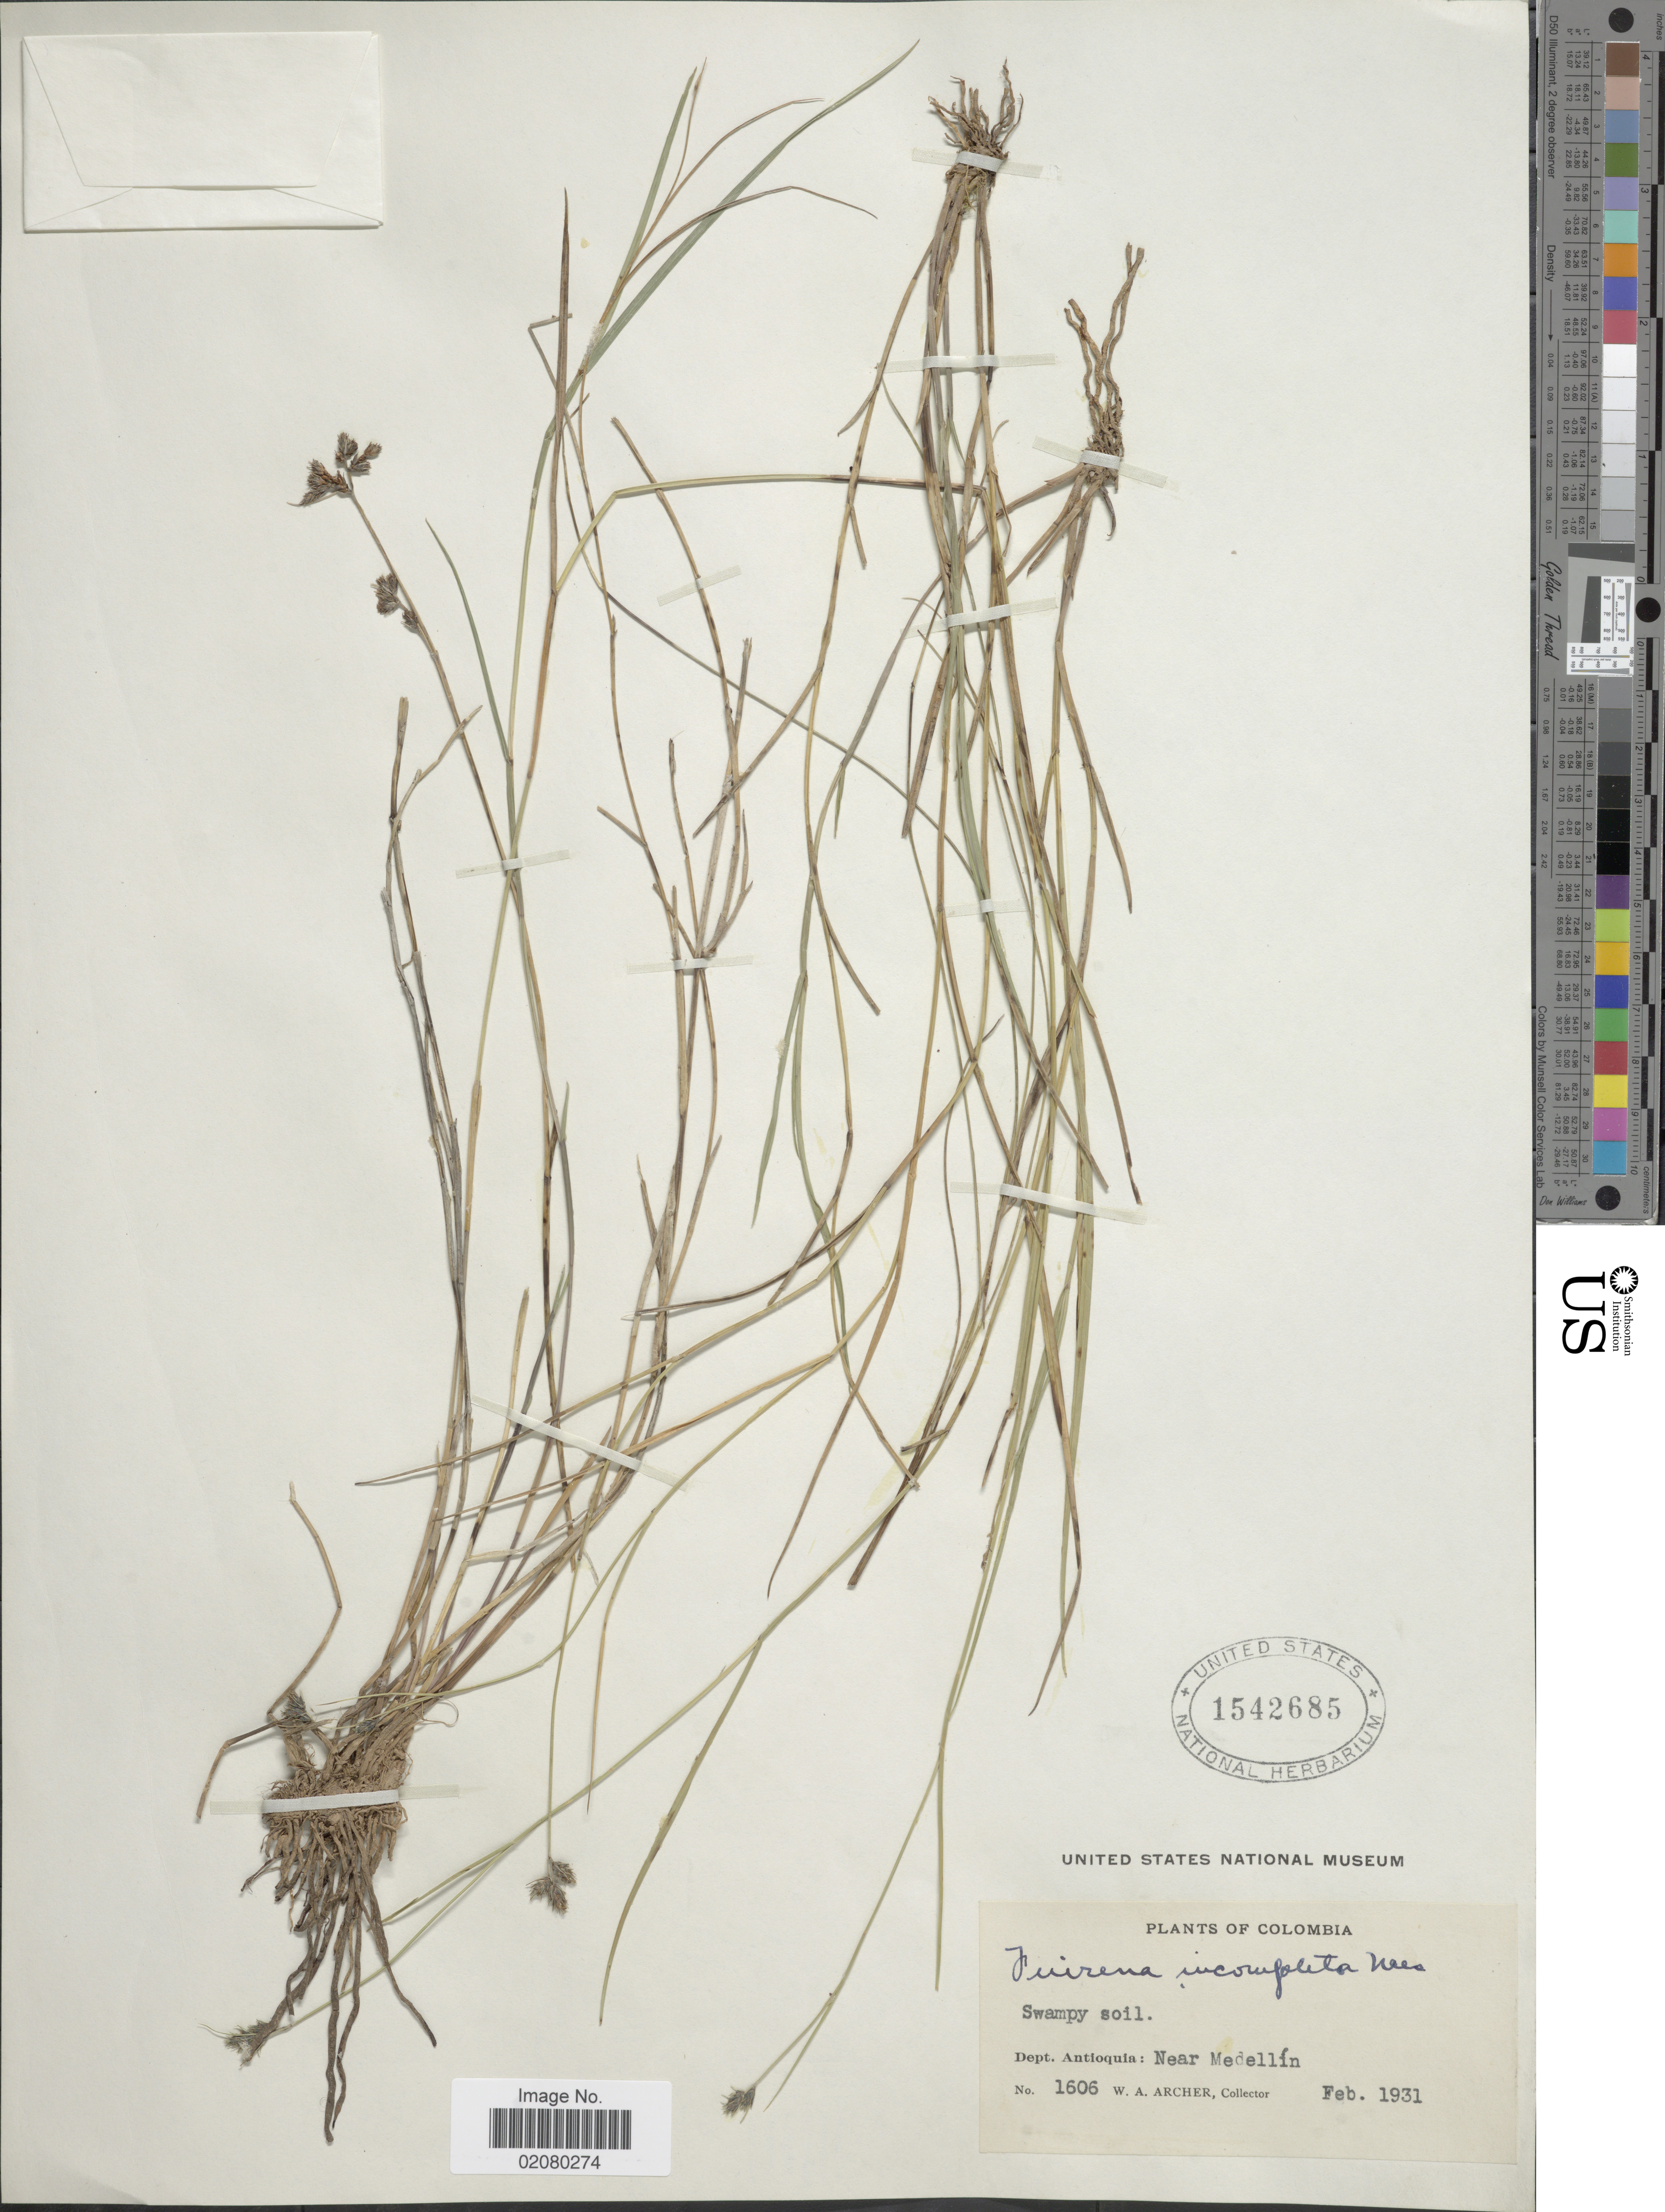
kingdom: Plantae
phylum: Tracheophyta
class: Liliopsida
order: Poales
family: Cyperaceae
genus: Fuirena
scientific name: Fuirena incompleta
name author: Nees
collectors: W. A. Archer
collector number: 1606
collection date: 1931-02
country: Colombia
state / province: Antioquia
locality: Dept. Antioquia: Near Medellin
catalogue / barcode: US 1542685